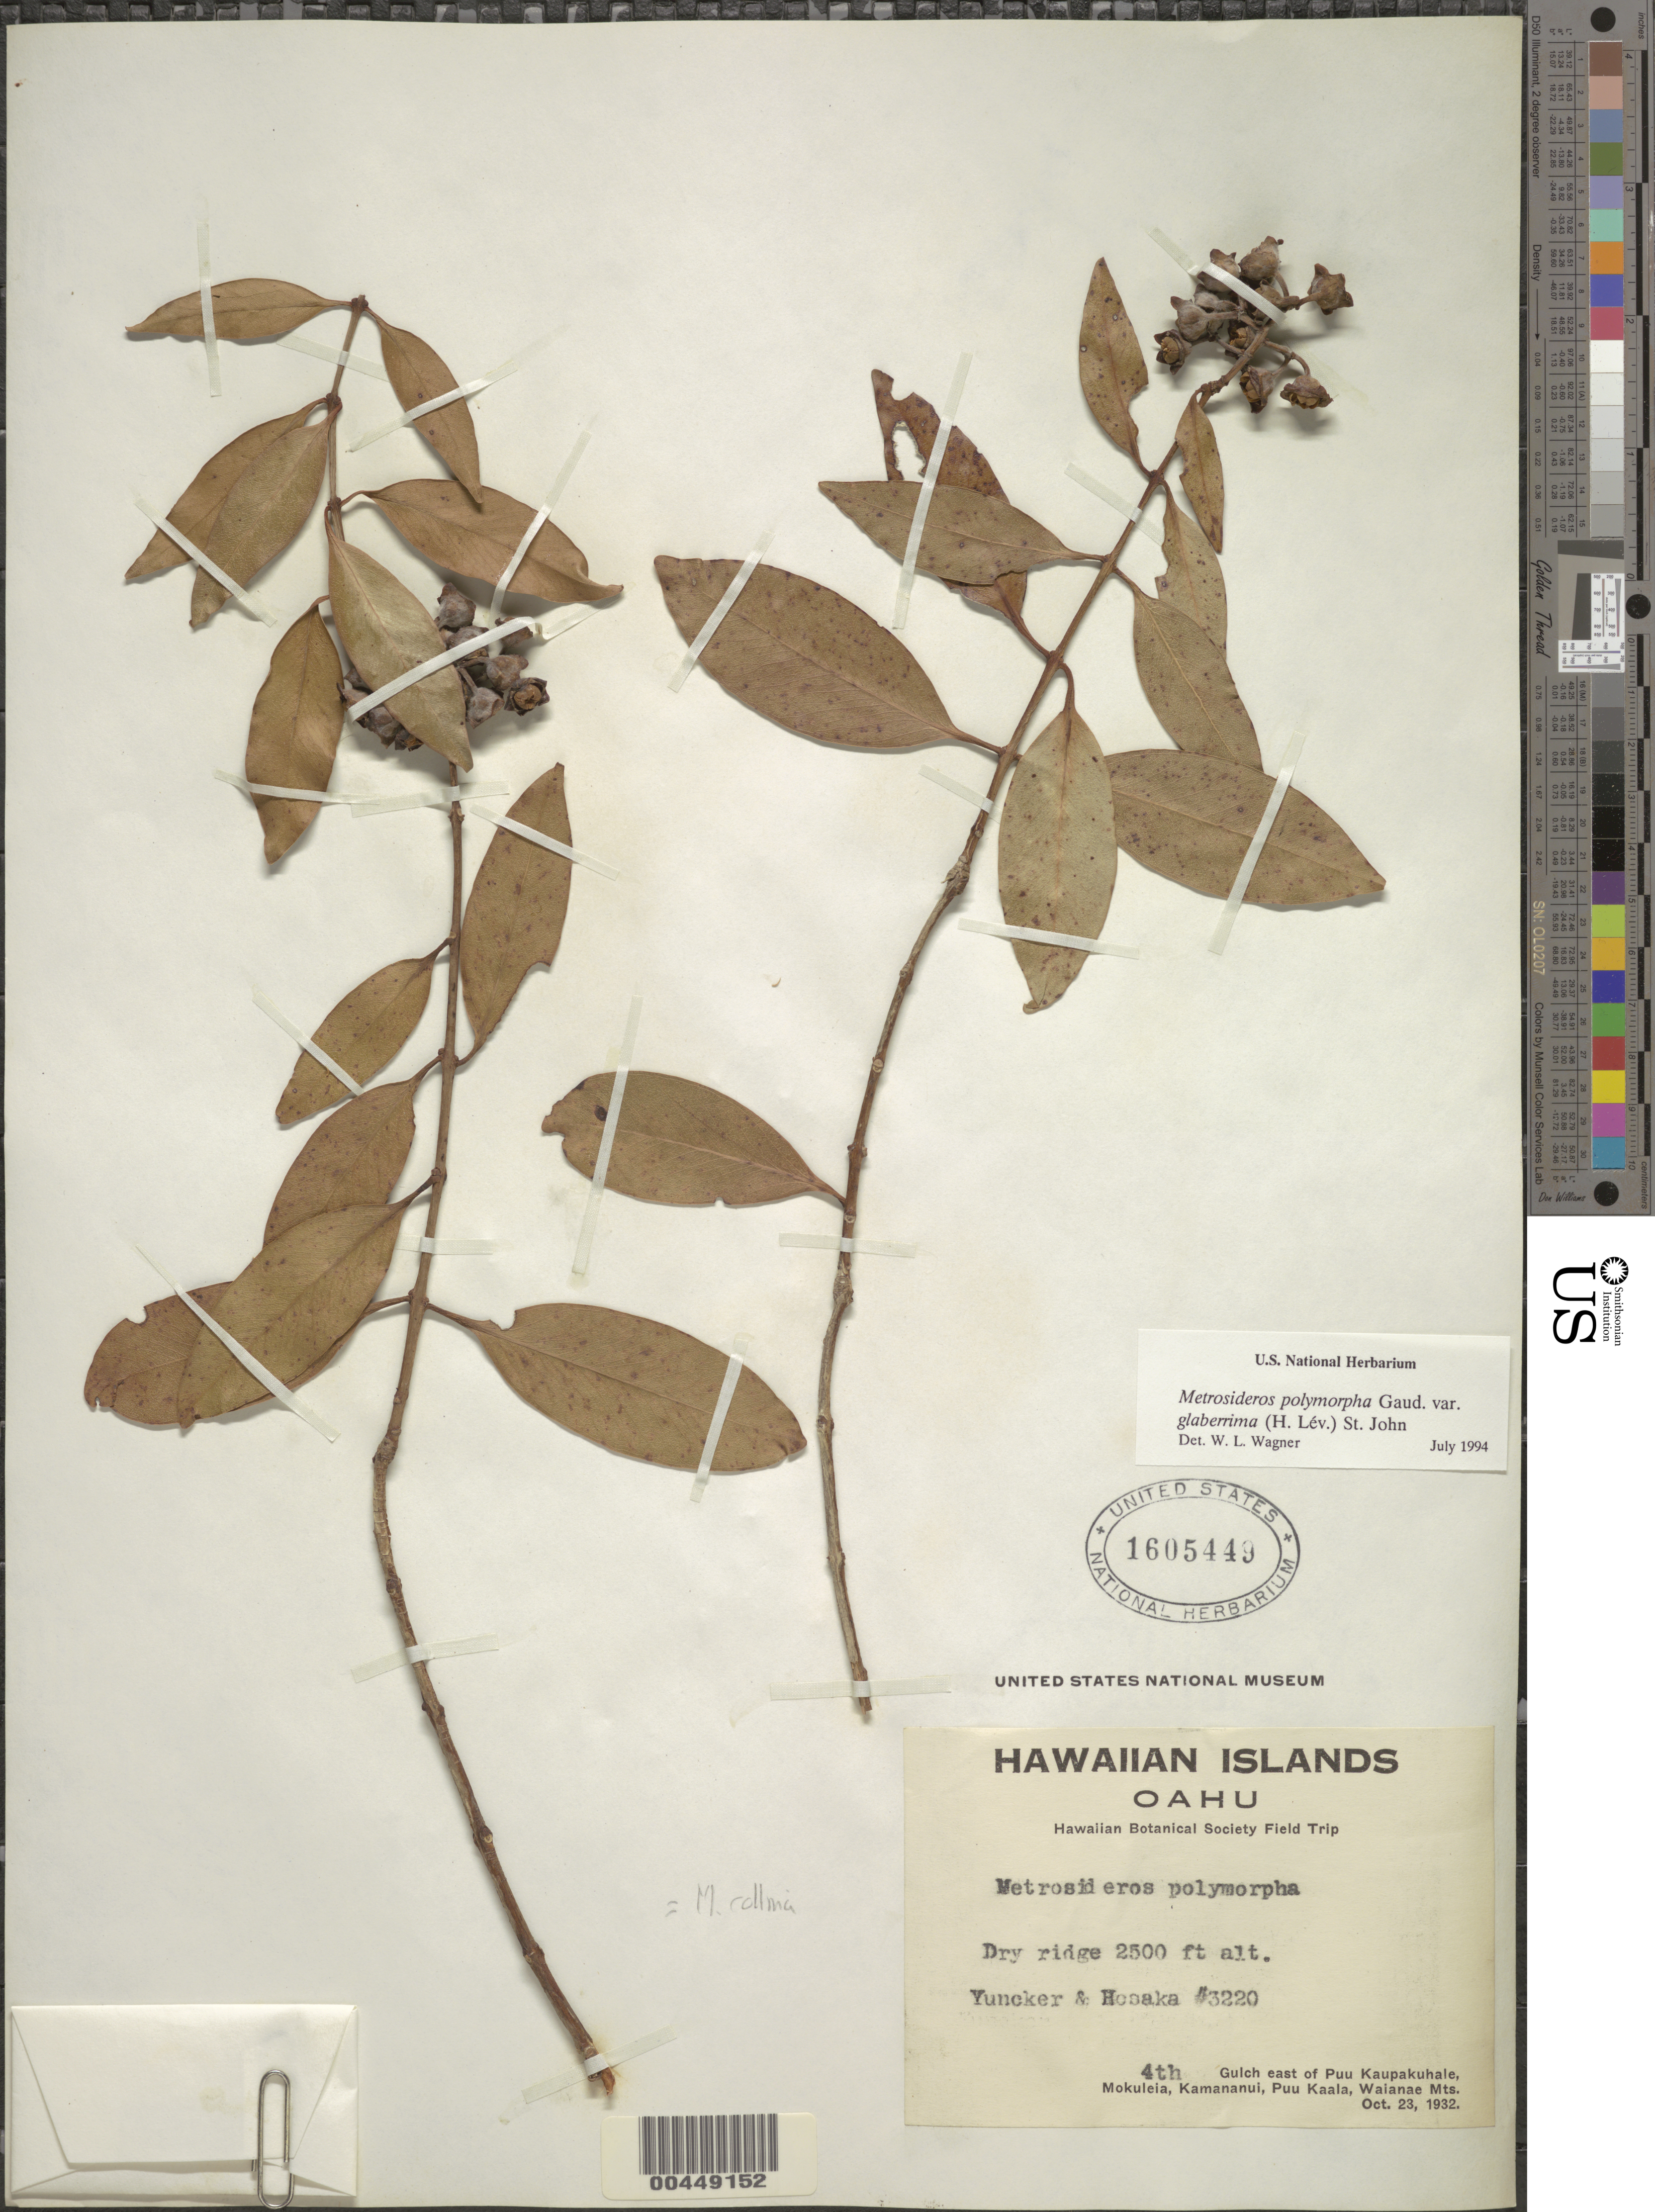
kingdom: Plantae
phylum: Tracheophyta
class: Magnoliopsida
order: Myrtales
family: Myrtaceae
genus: Metrosideros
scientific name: Metrosideros polymorpha var. glaberrima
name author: (H. Lév.) H. St. John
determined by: Wagner, W. L., (BOT), Smithsonian Institution - National Museum of Natural History (UNITED STATES)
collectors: T. G. Yuncker & Hosaka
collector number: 3220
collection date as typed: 23 Oct 1932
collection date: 1932-10-23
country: United States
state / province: Hawaii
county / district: Honolulu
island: Oahu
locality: Fourth gulch E of Puu Kaupakuhale, Mokuleia, Kamananui, Puu Kaala, Waianae Mountains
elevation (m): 762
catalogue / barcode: US 1605449